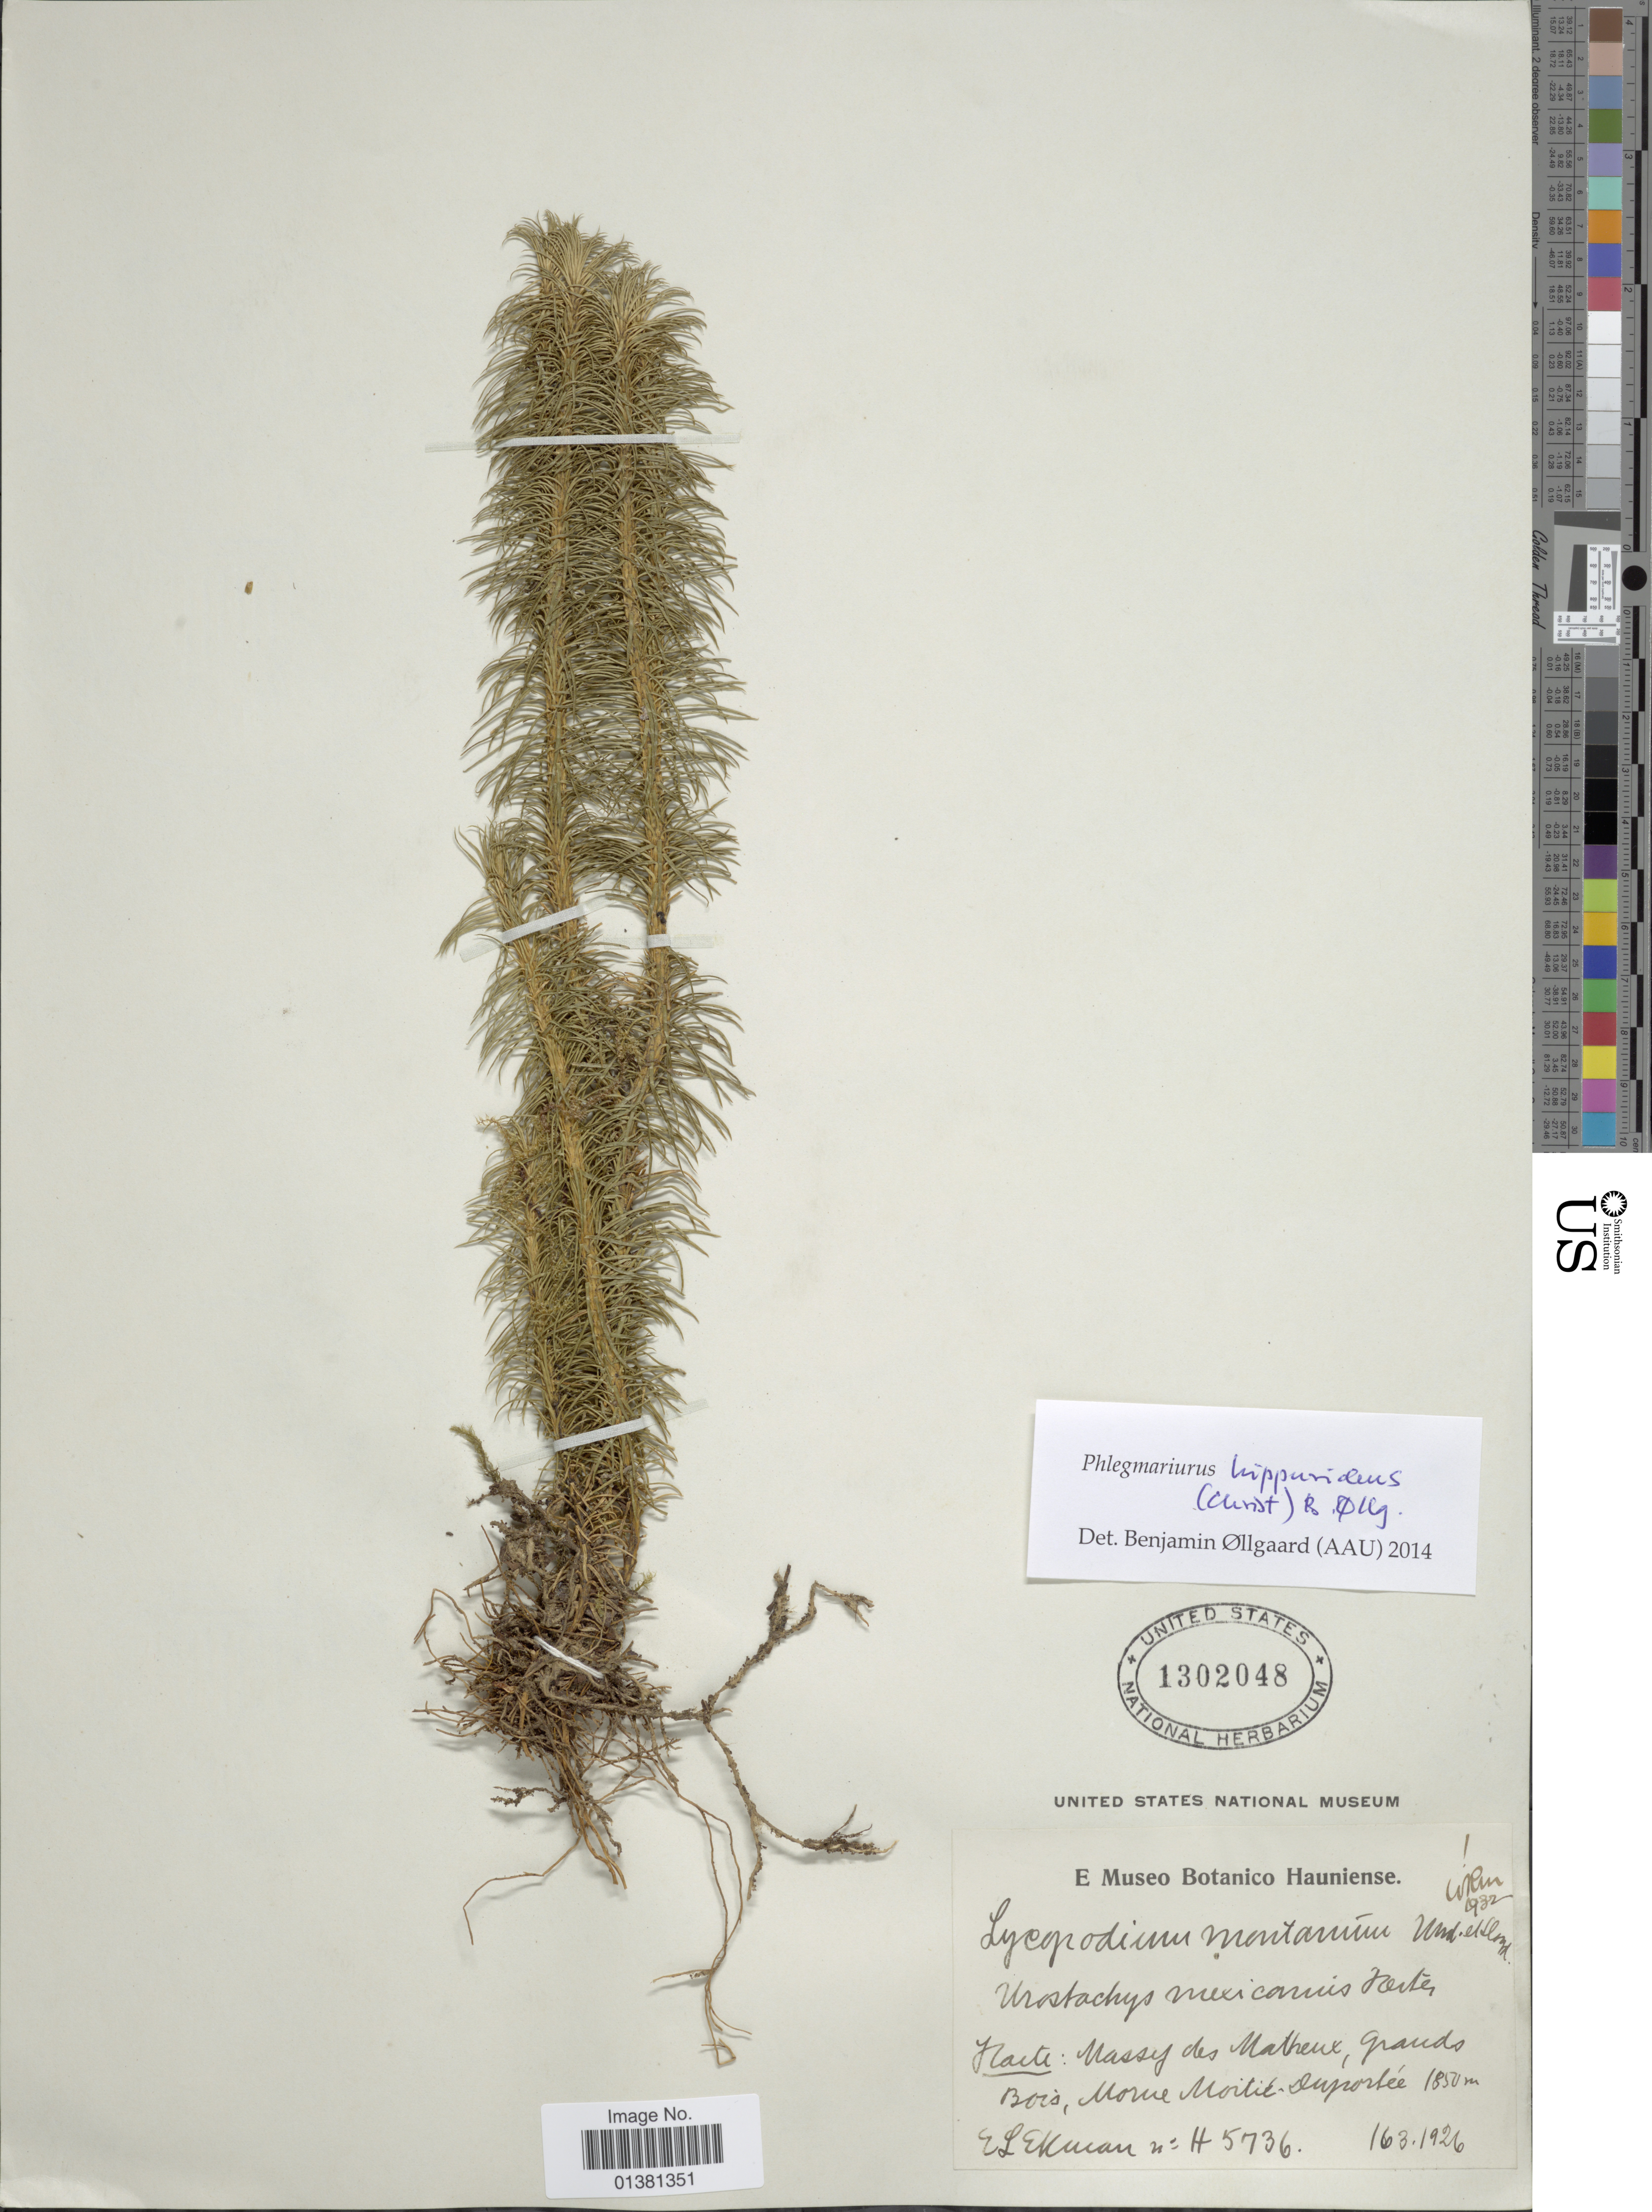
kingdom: Plantae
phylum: Tracheophyta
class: Lycopodiopsida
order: Lycopodiales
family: Lycopodiaceae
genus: Phlegmariurus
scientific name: Phlegmariurus hippurideus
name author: (Christ) B. Øllg.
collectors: E. L. Ekman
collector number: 5736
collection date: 1926-03-16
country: Haiti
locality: Massif des Matheux, Grands Bois, Morne Moitié Duportee.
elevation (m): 1850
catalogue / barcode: US 1302048